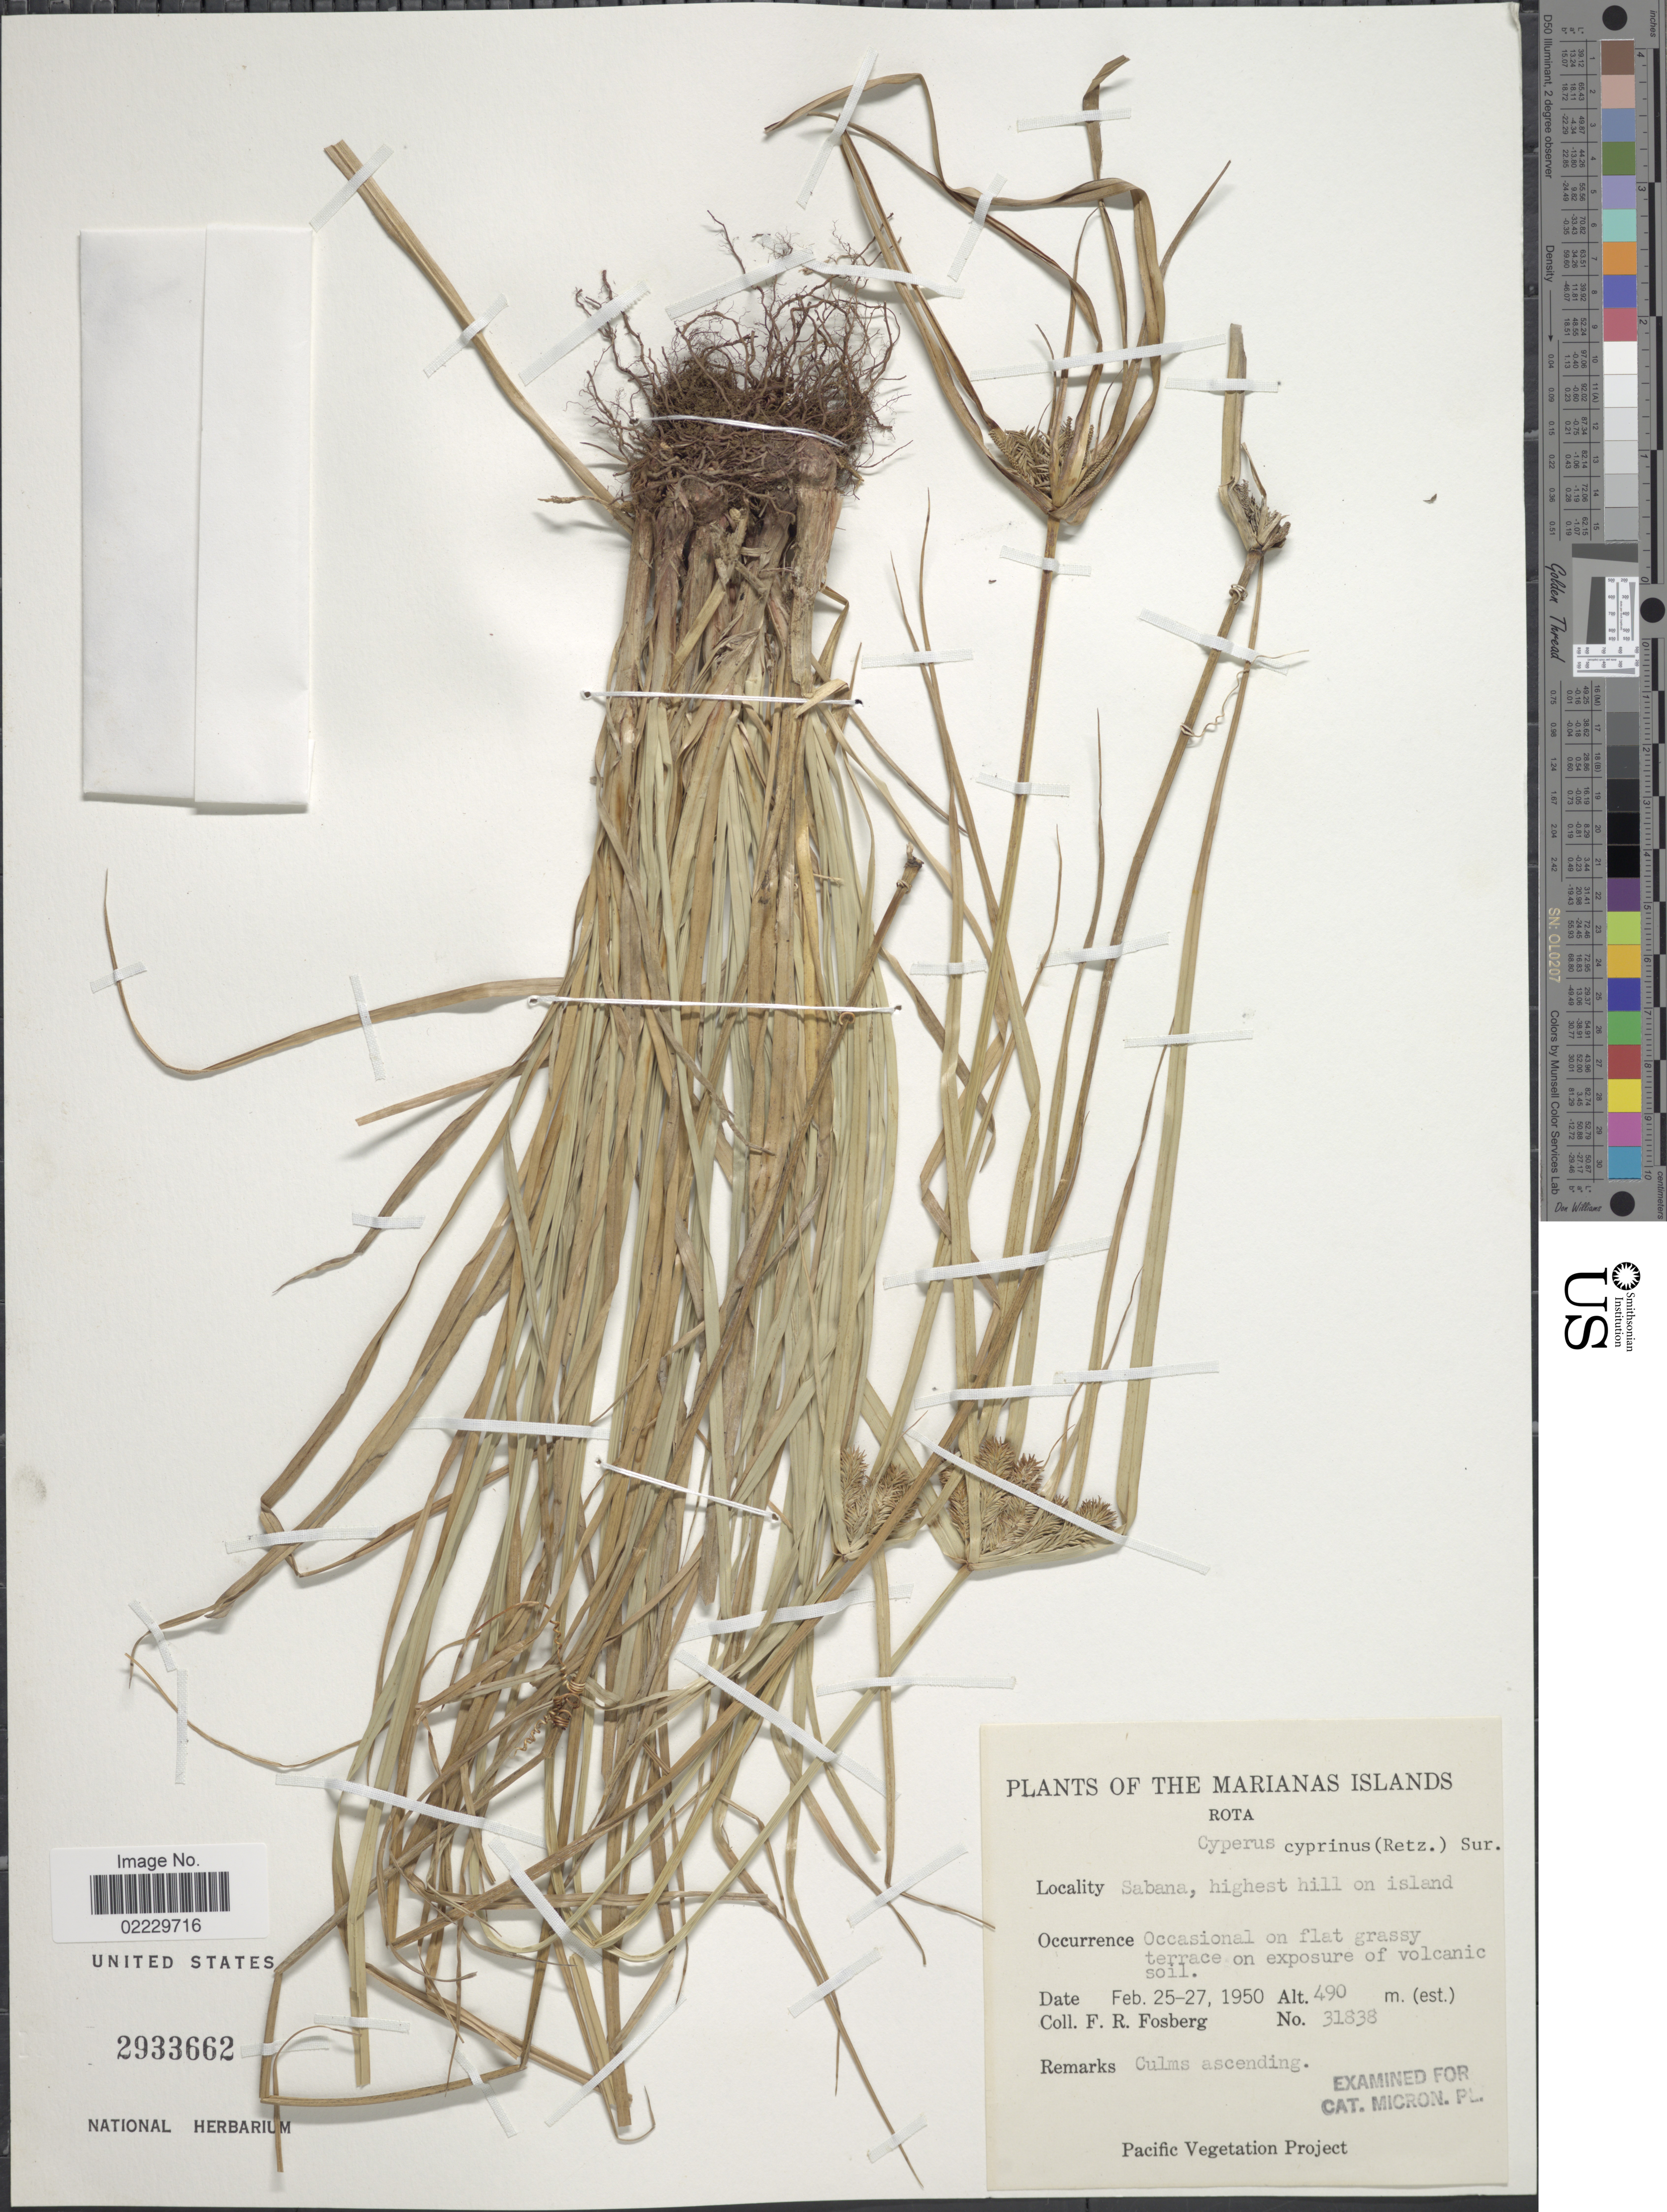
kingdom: Plantae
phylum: Tracheophyta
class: Liliopsida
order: Poales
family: Cyperaceae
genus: Cyperus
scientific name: Cyperus cyperinus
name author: (Retz.) Valck. Sur.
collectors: F. R. Fosberg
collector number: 31838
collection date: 1950-02-25/1950-02-27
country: Northern Mariana Islands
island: Rota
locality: Rota. Sabana, highest hill on island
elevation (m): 490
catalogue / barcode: US 2933662